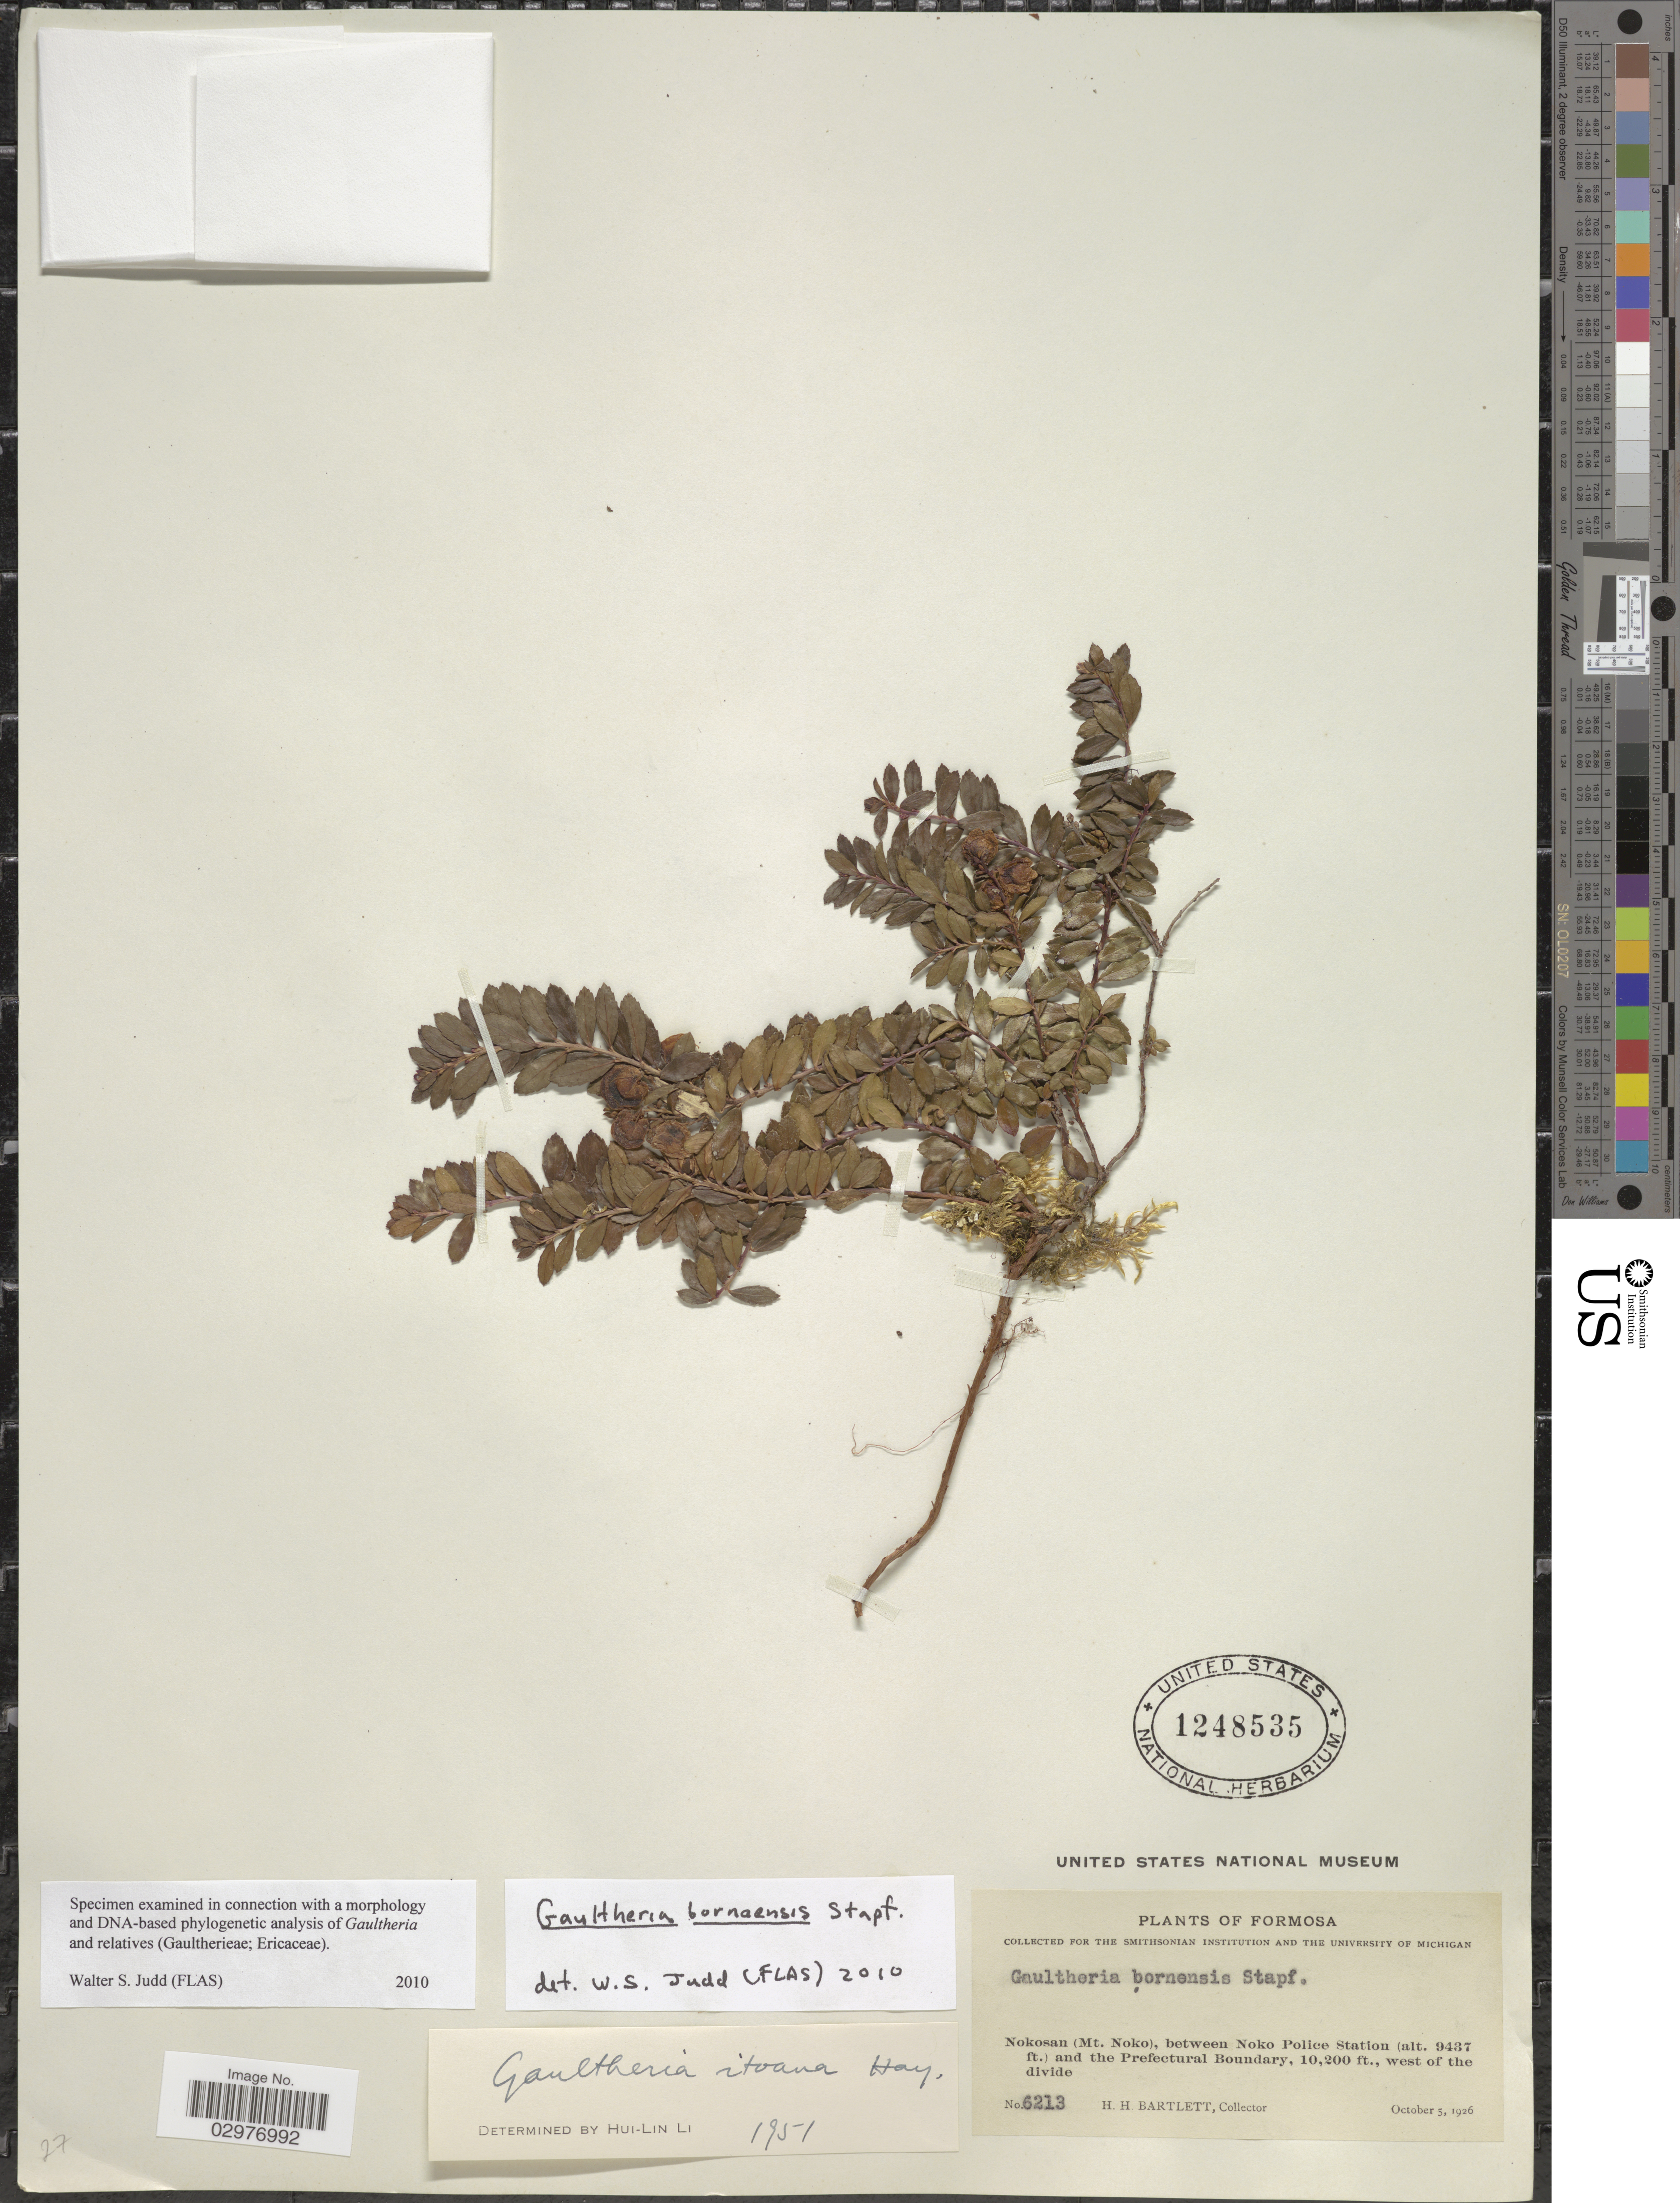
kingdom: Plantae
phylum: Tracheophyta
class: Magnoliopsida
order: Ericales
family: Ericaceae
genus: Gaultheria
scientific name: Gaultheria borneensis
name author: Stapf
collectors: H. H. Bartlett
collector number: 6213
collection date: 1926-10-05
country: Taiwan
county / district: Hualien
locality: Formosa. Nokosan (Mt. Noko), between Noko Police Station and the Prefectural Boundary, west of the divide.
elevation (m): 2876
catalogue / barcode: US 1248535